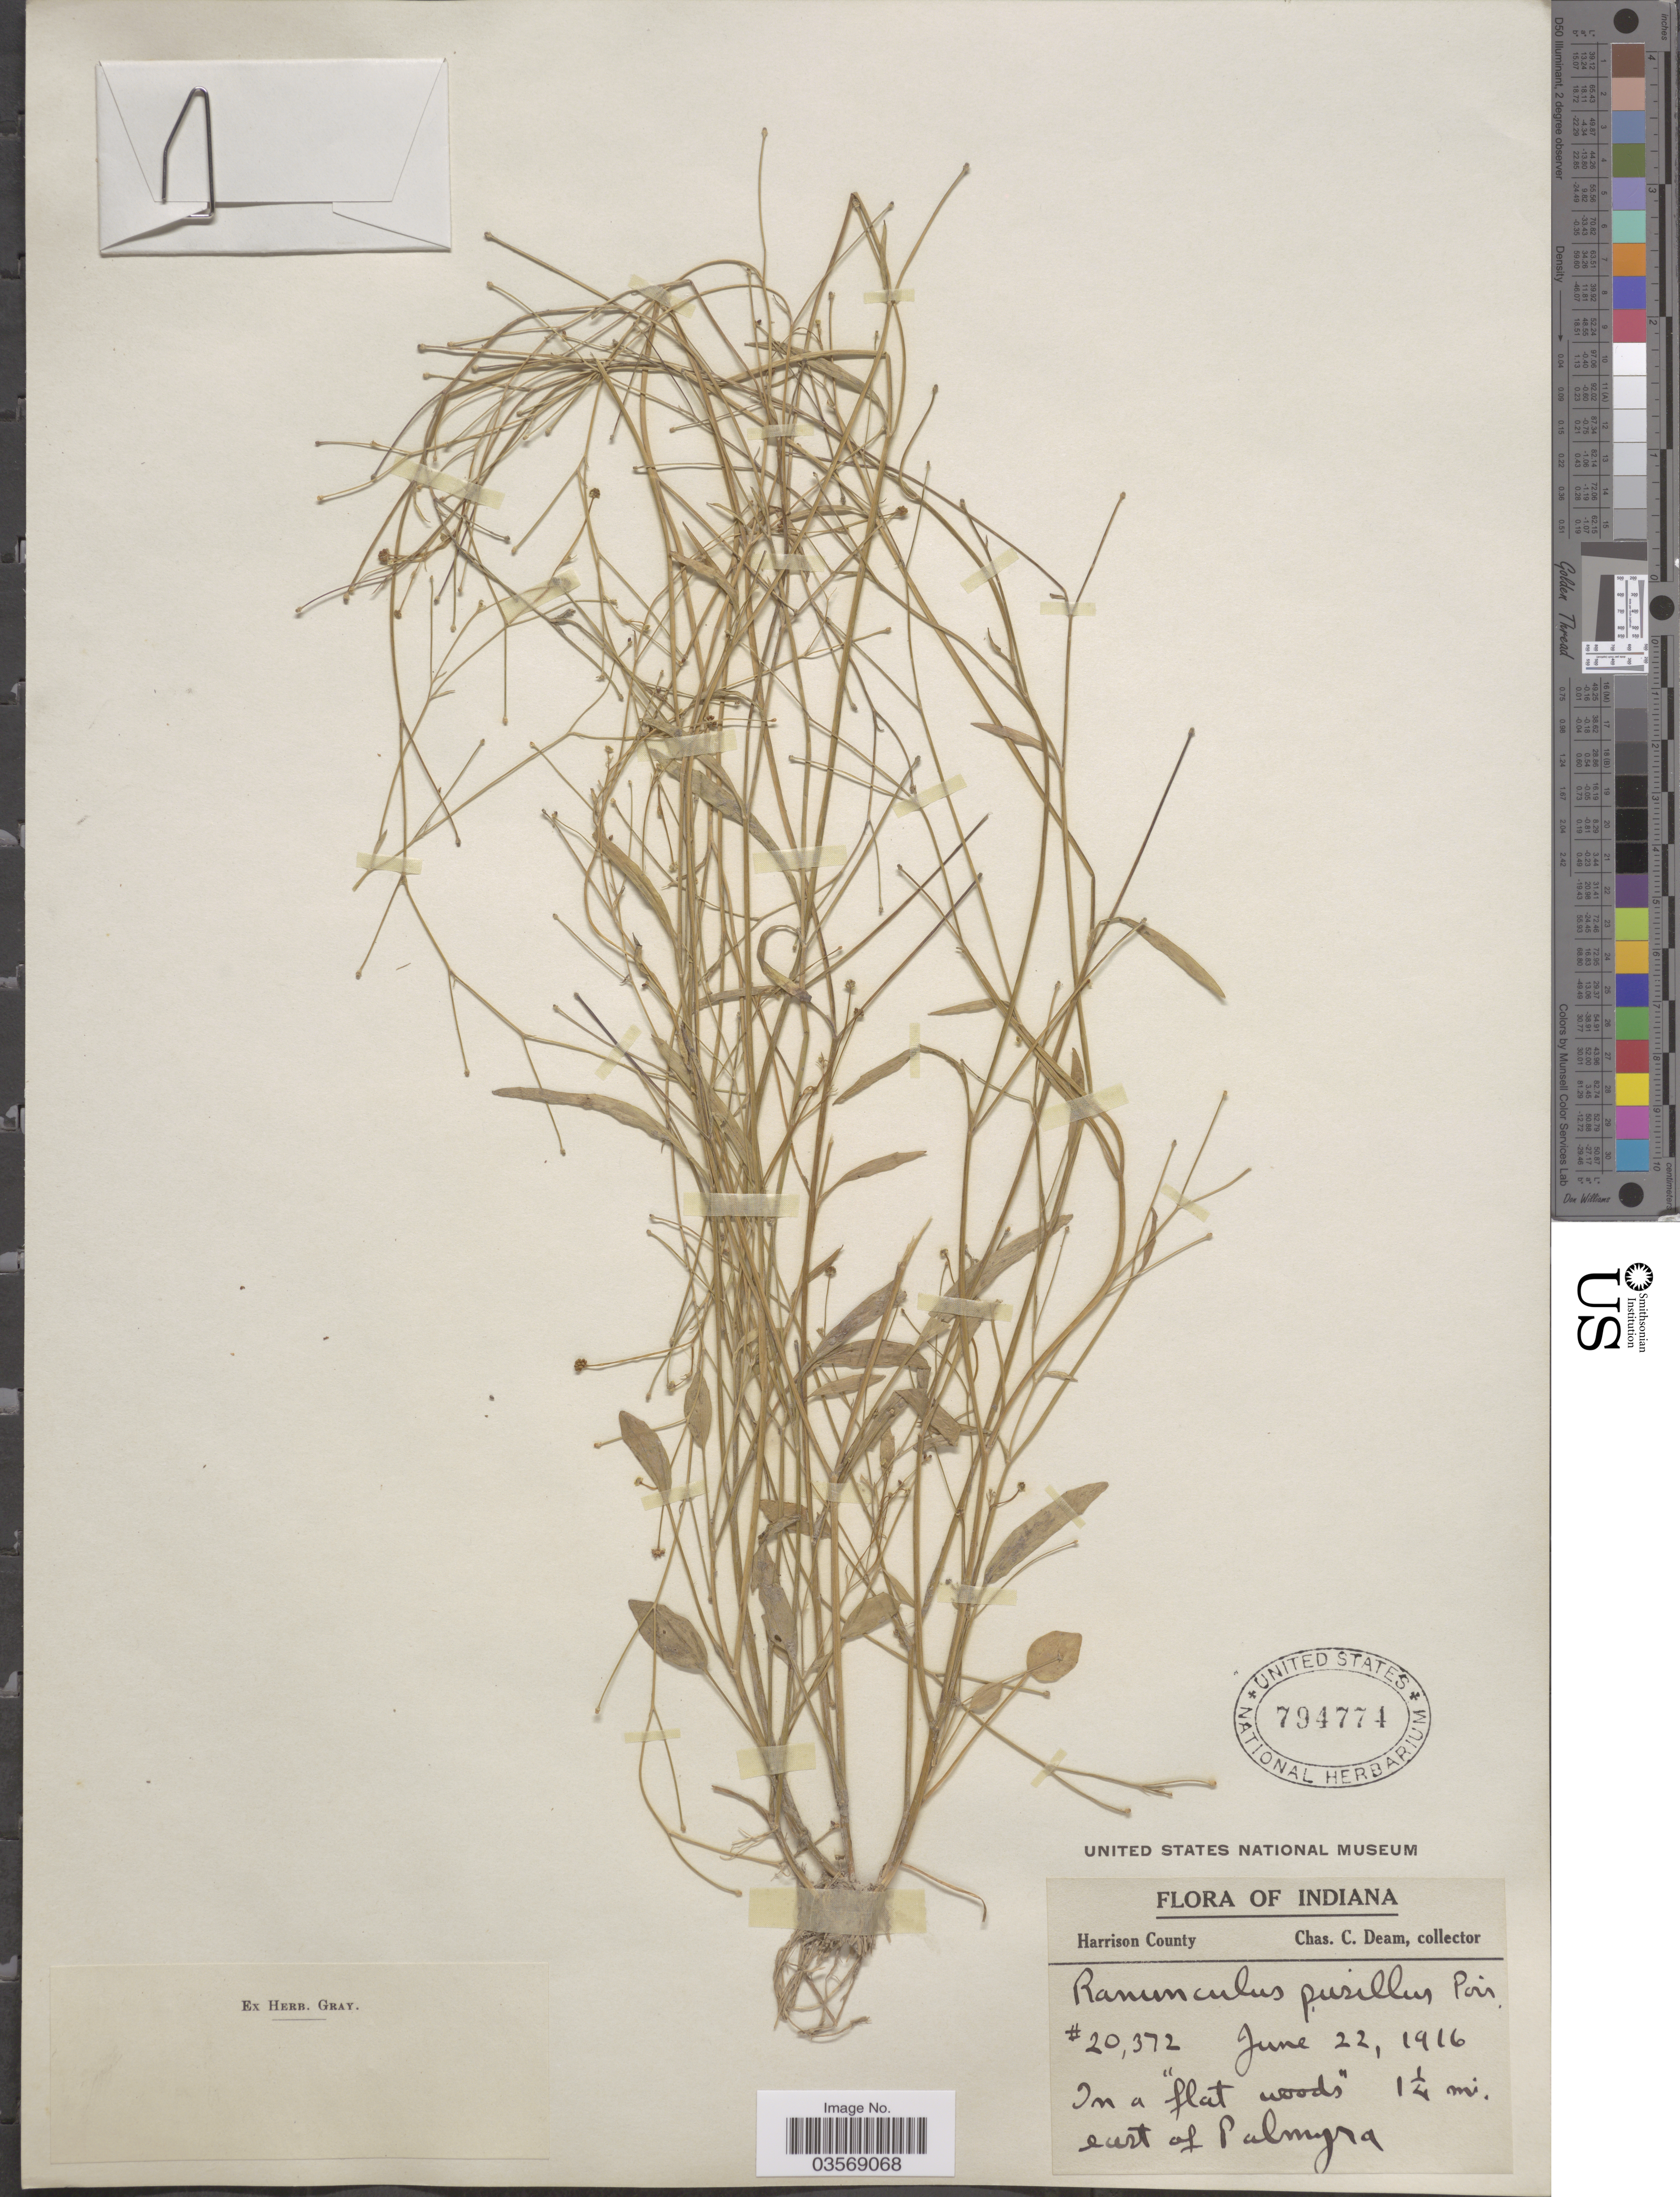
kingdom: Plantae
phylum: Tracheophyta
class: Magnoliopsida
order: Ranunculales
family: Ranunculaceae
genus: Ranunculus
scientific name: Ranunculus pusillus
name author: Poir.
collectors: C. C. Deam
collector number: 20372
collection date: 1916-06-22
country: United States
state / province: Indiana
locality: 1¼ mi. east of Palmyra. Harrison County.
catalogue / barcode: US 794774